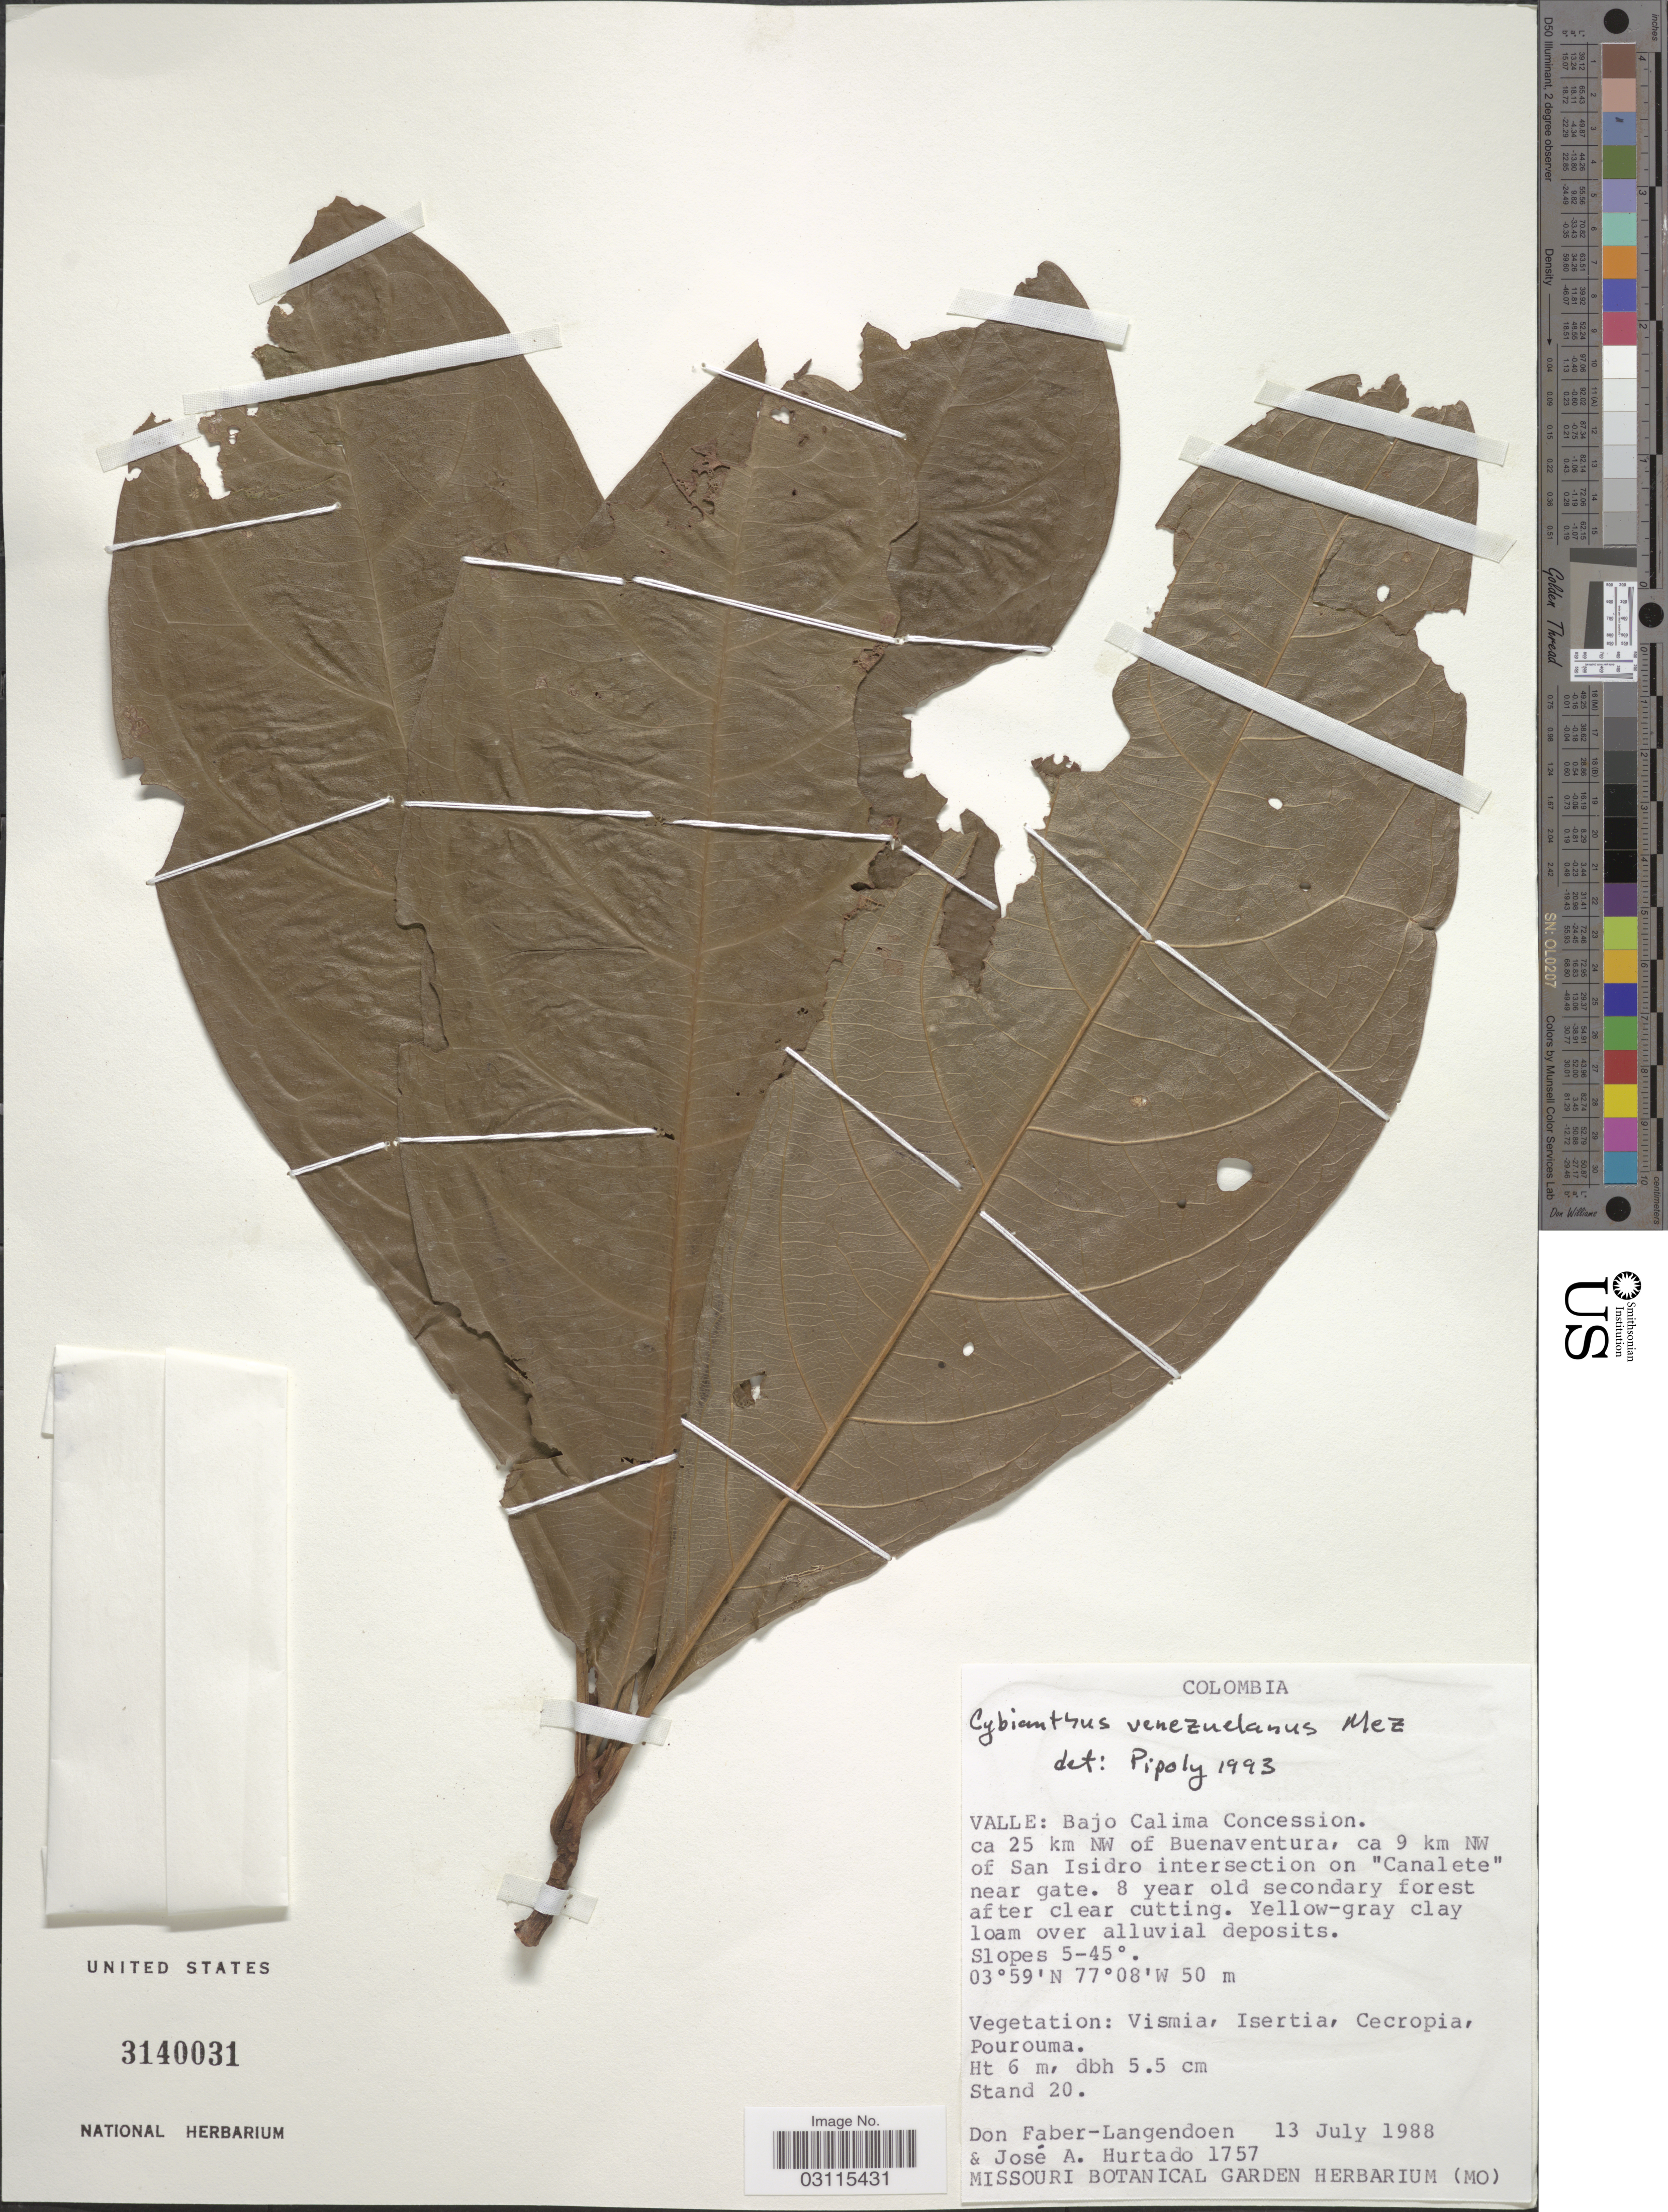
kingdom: Plantae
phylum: Tracheophyta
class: Magnoliopsida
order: Ericales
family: Primulaceae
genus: Cybianthus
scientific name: Cybianthus venezuelanus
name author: Mez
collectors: D. Faber-Langendoen & J. Hurtado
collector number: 1757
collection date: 1988-07-13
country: Colombia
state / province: Valle del Cauca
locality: Valle: Bajo Calima Concession. ca 25 km NW of Buenaventura, ca 9 km NW of San Isidro intersection on "Canalete" near gate.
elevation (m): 50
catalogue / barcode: US 3140031